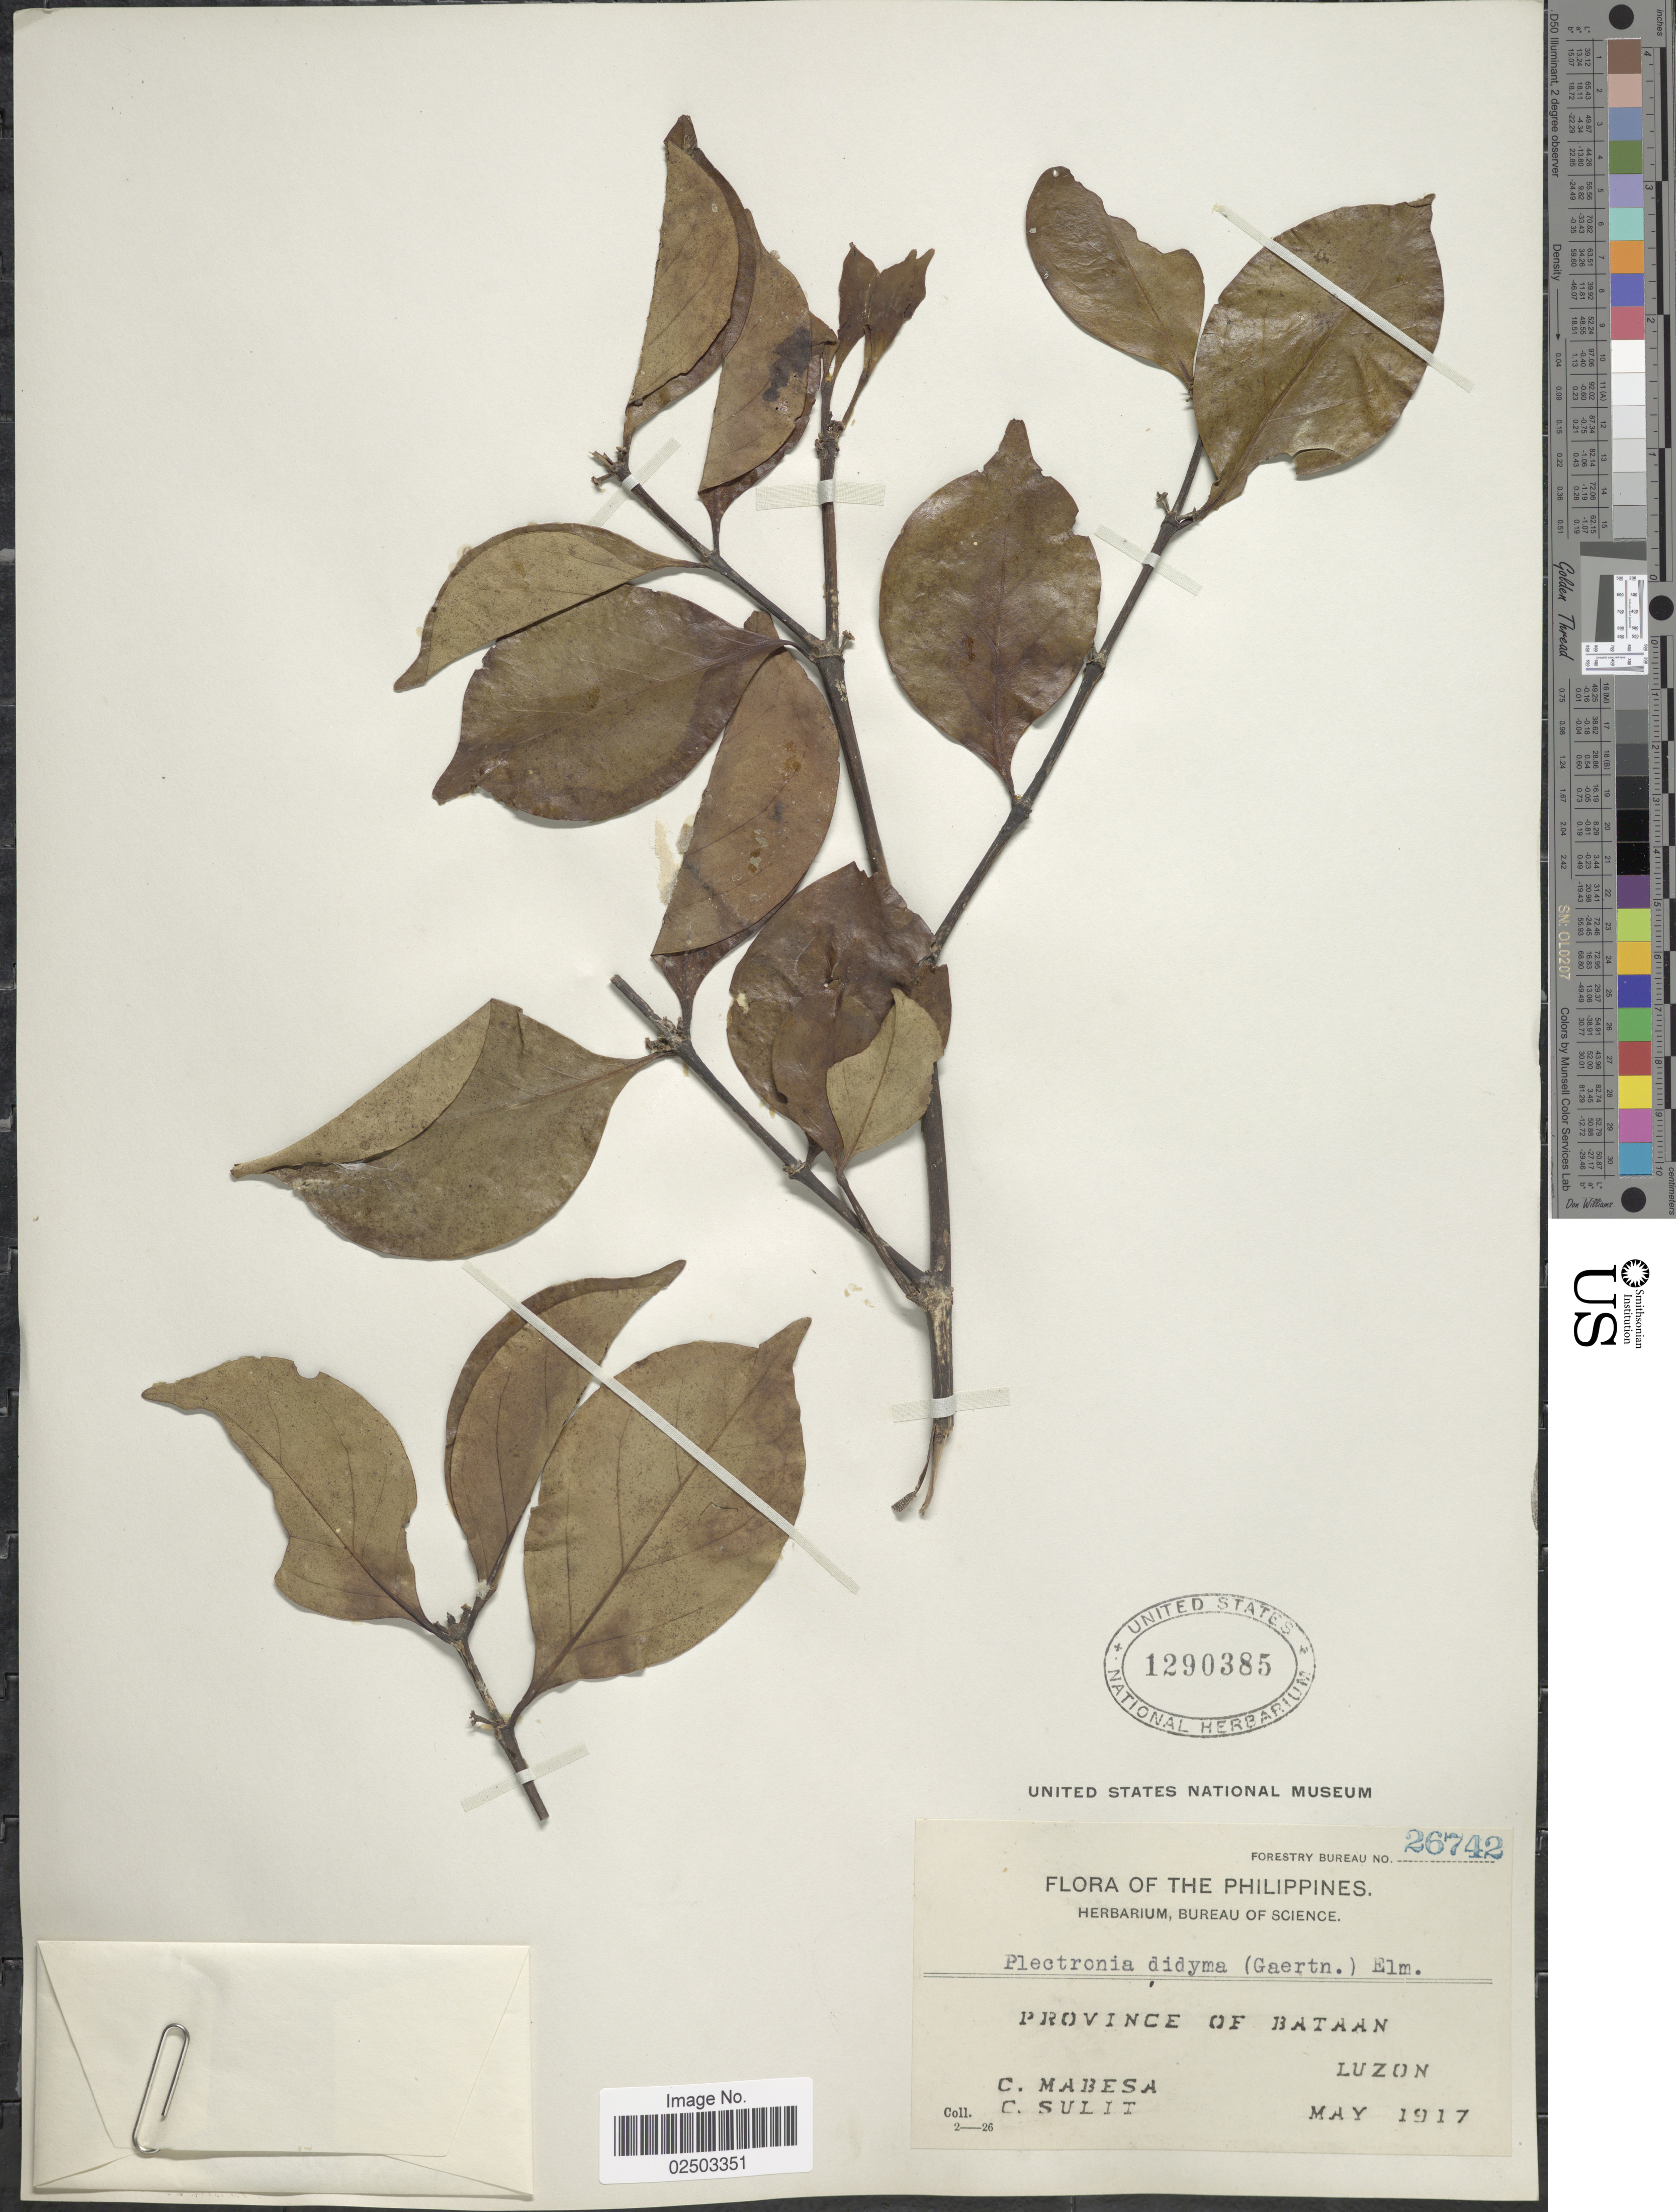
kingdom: Plantae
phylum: Tracheophyta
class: Magnoliopsida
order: Gentianales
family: Rubiaceae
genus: Canthium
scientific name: Canthium dicoccum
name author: (Gaertn.) Merr.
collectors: C. Mabesa & C. Sulit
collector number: Bureau of Science 26742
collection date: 1917-05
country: Philippines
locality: Province of Bataan Luzon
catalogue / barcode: US 1290385